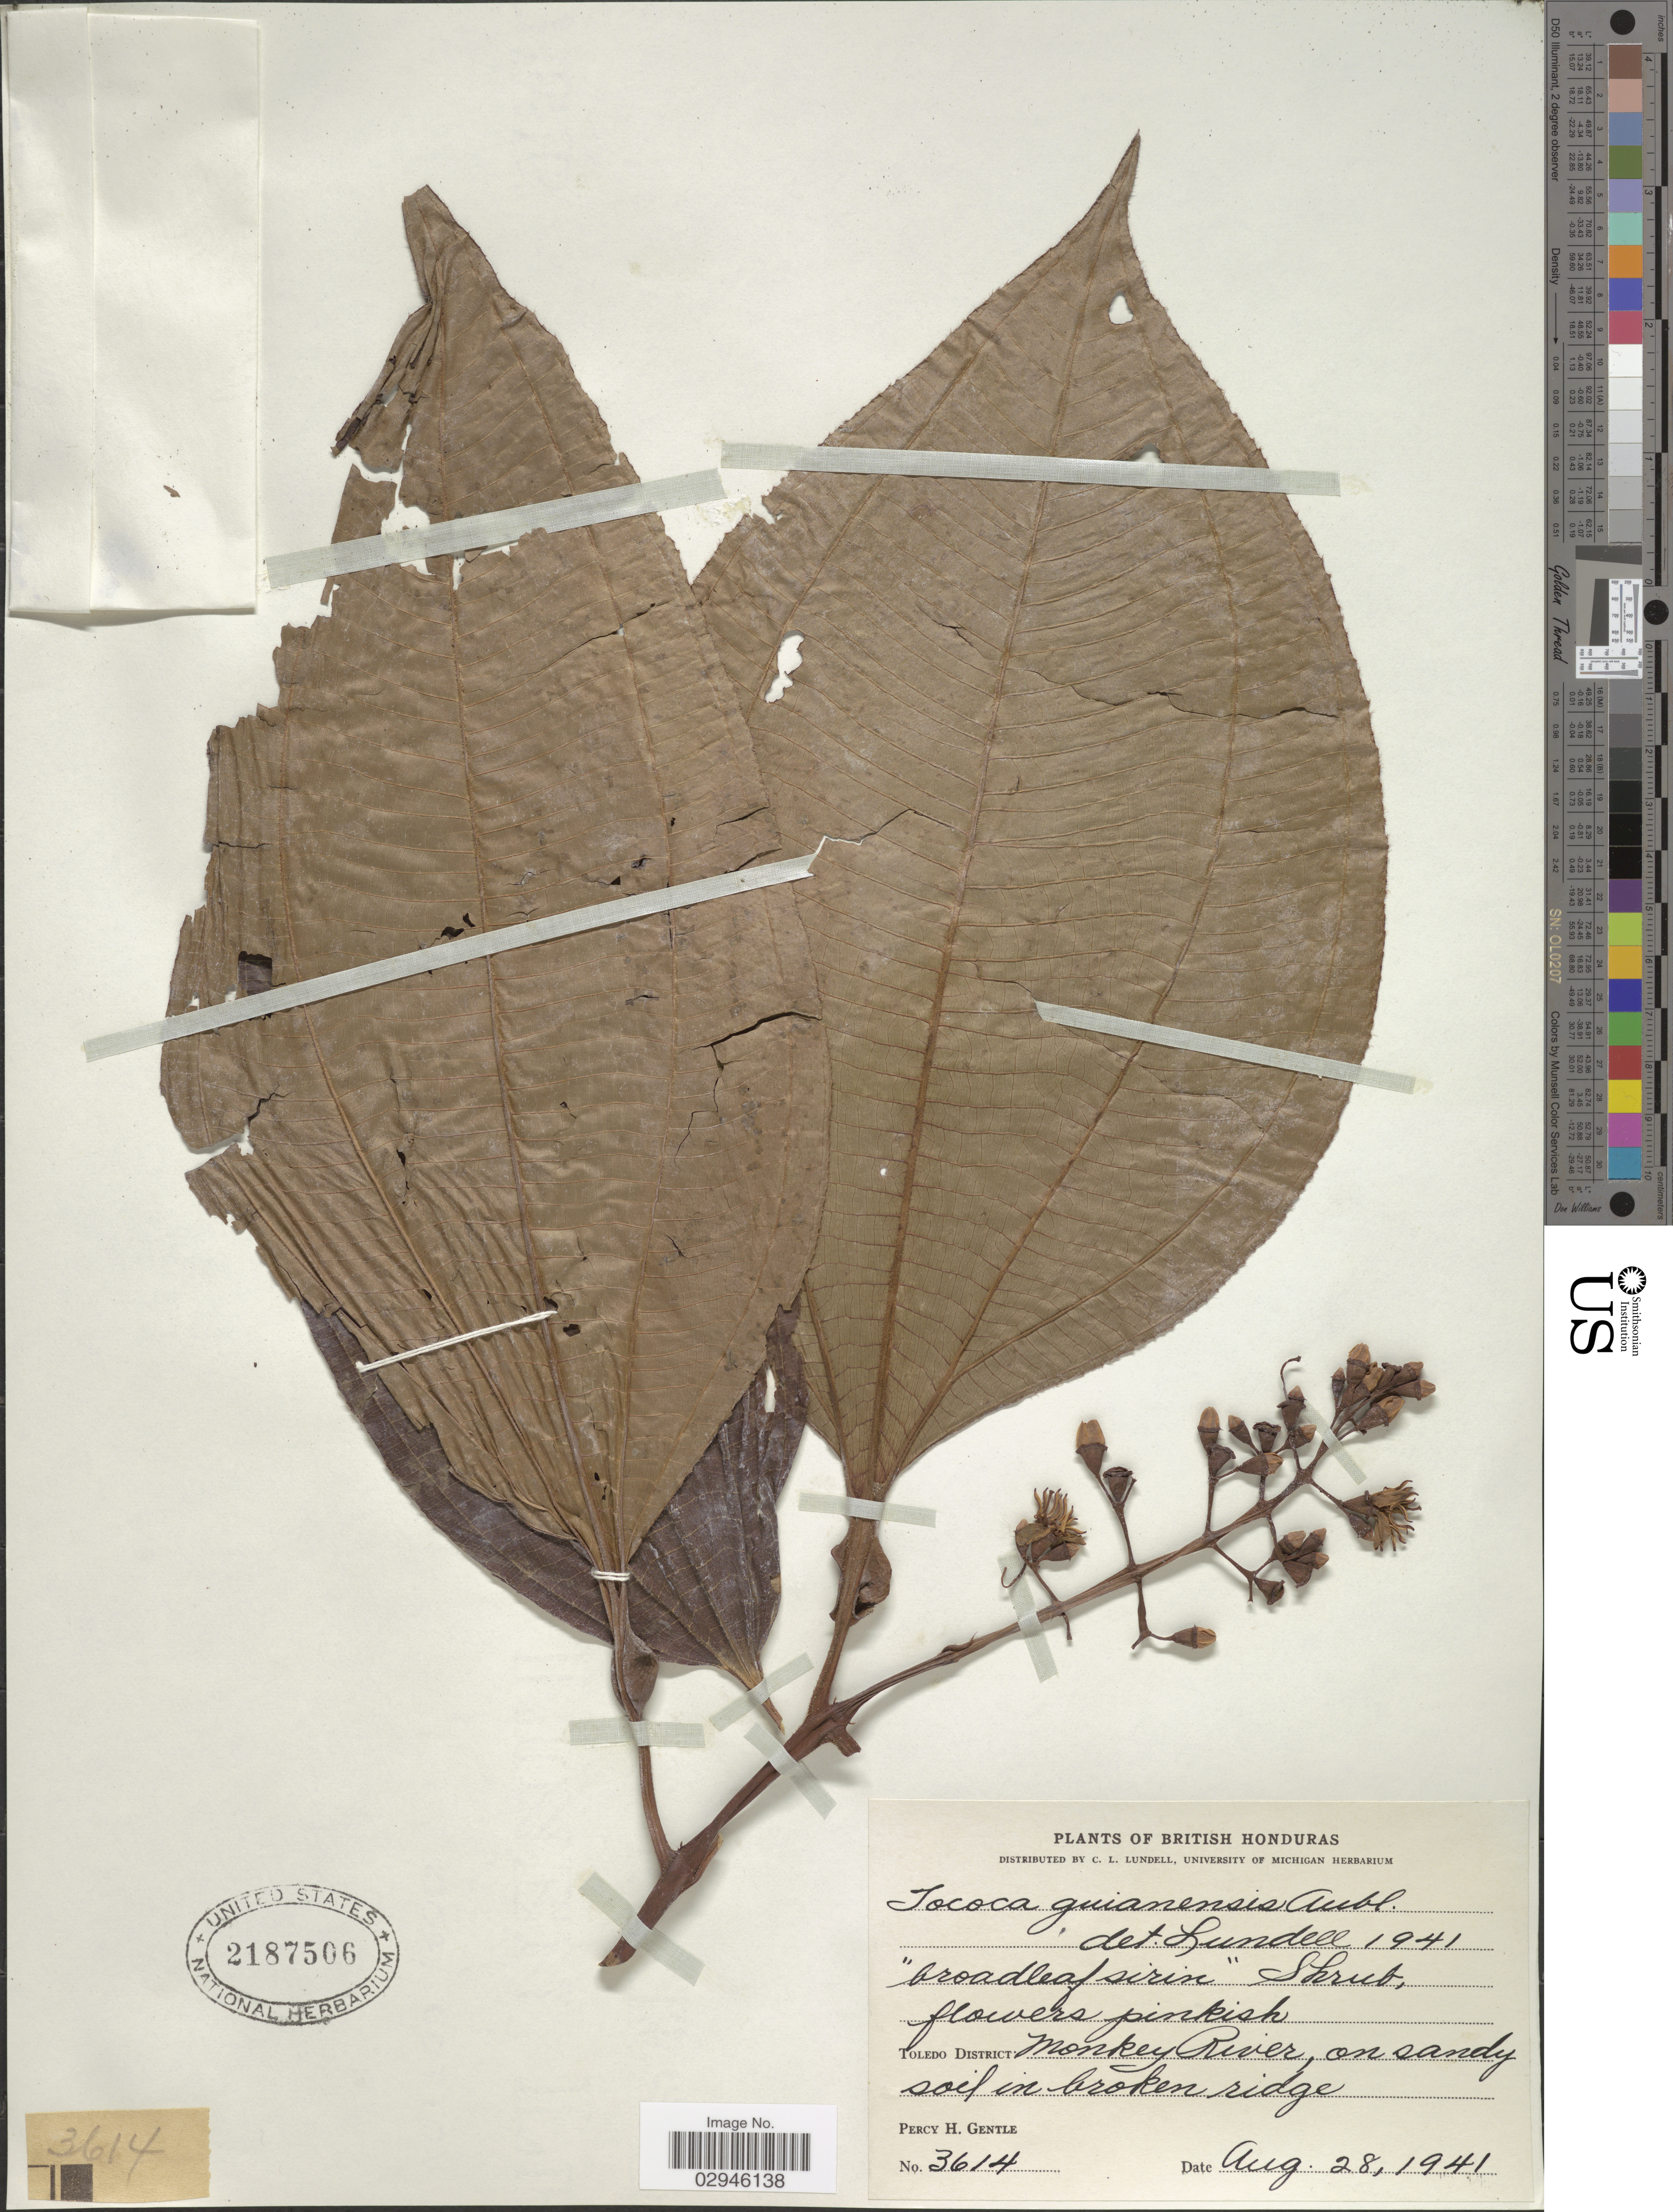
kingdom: Plantae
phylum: Tracheophyta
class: Magnoliopsida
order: Myrtales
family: Melastomataceae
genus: Tococa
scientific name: Tococa guianensis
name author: Aubl.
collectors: P. H. Gentle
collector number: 3614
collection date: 1941-08-28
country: Belize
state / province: Toledo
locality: Toledo District: Monkey River.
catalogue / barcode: US 2187506